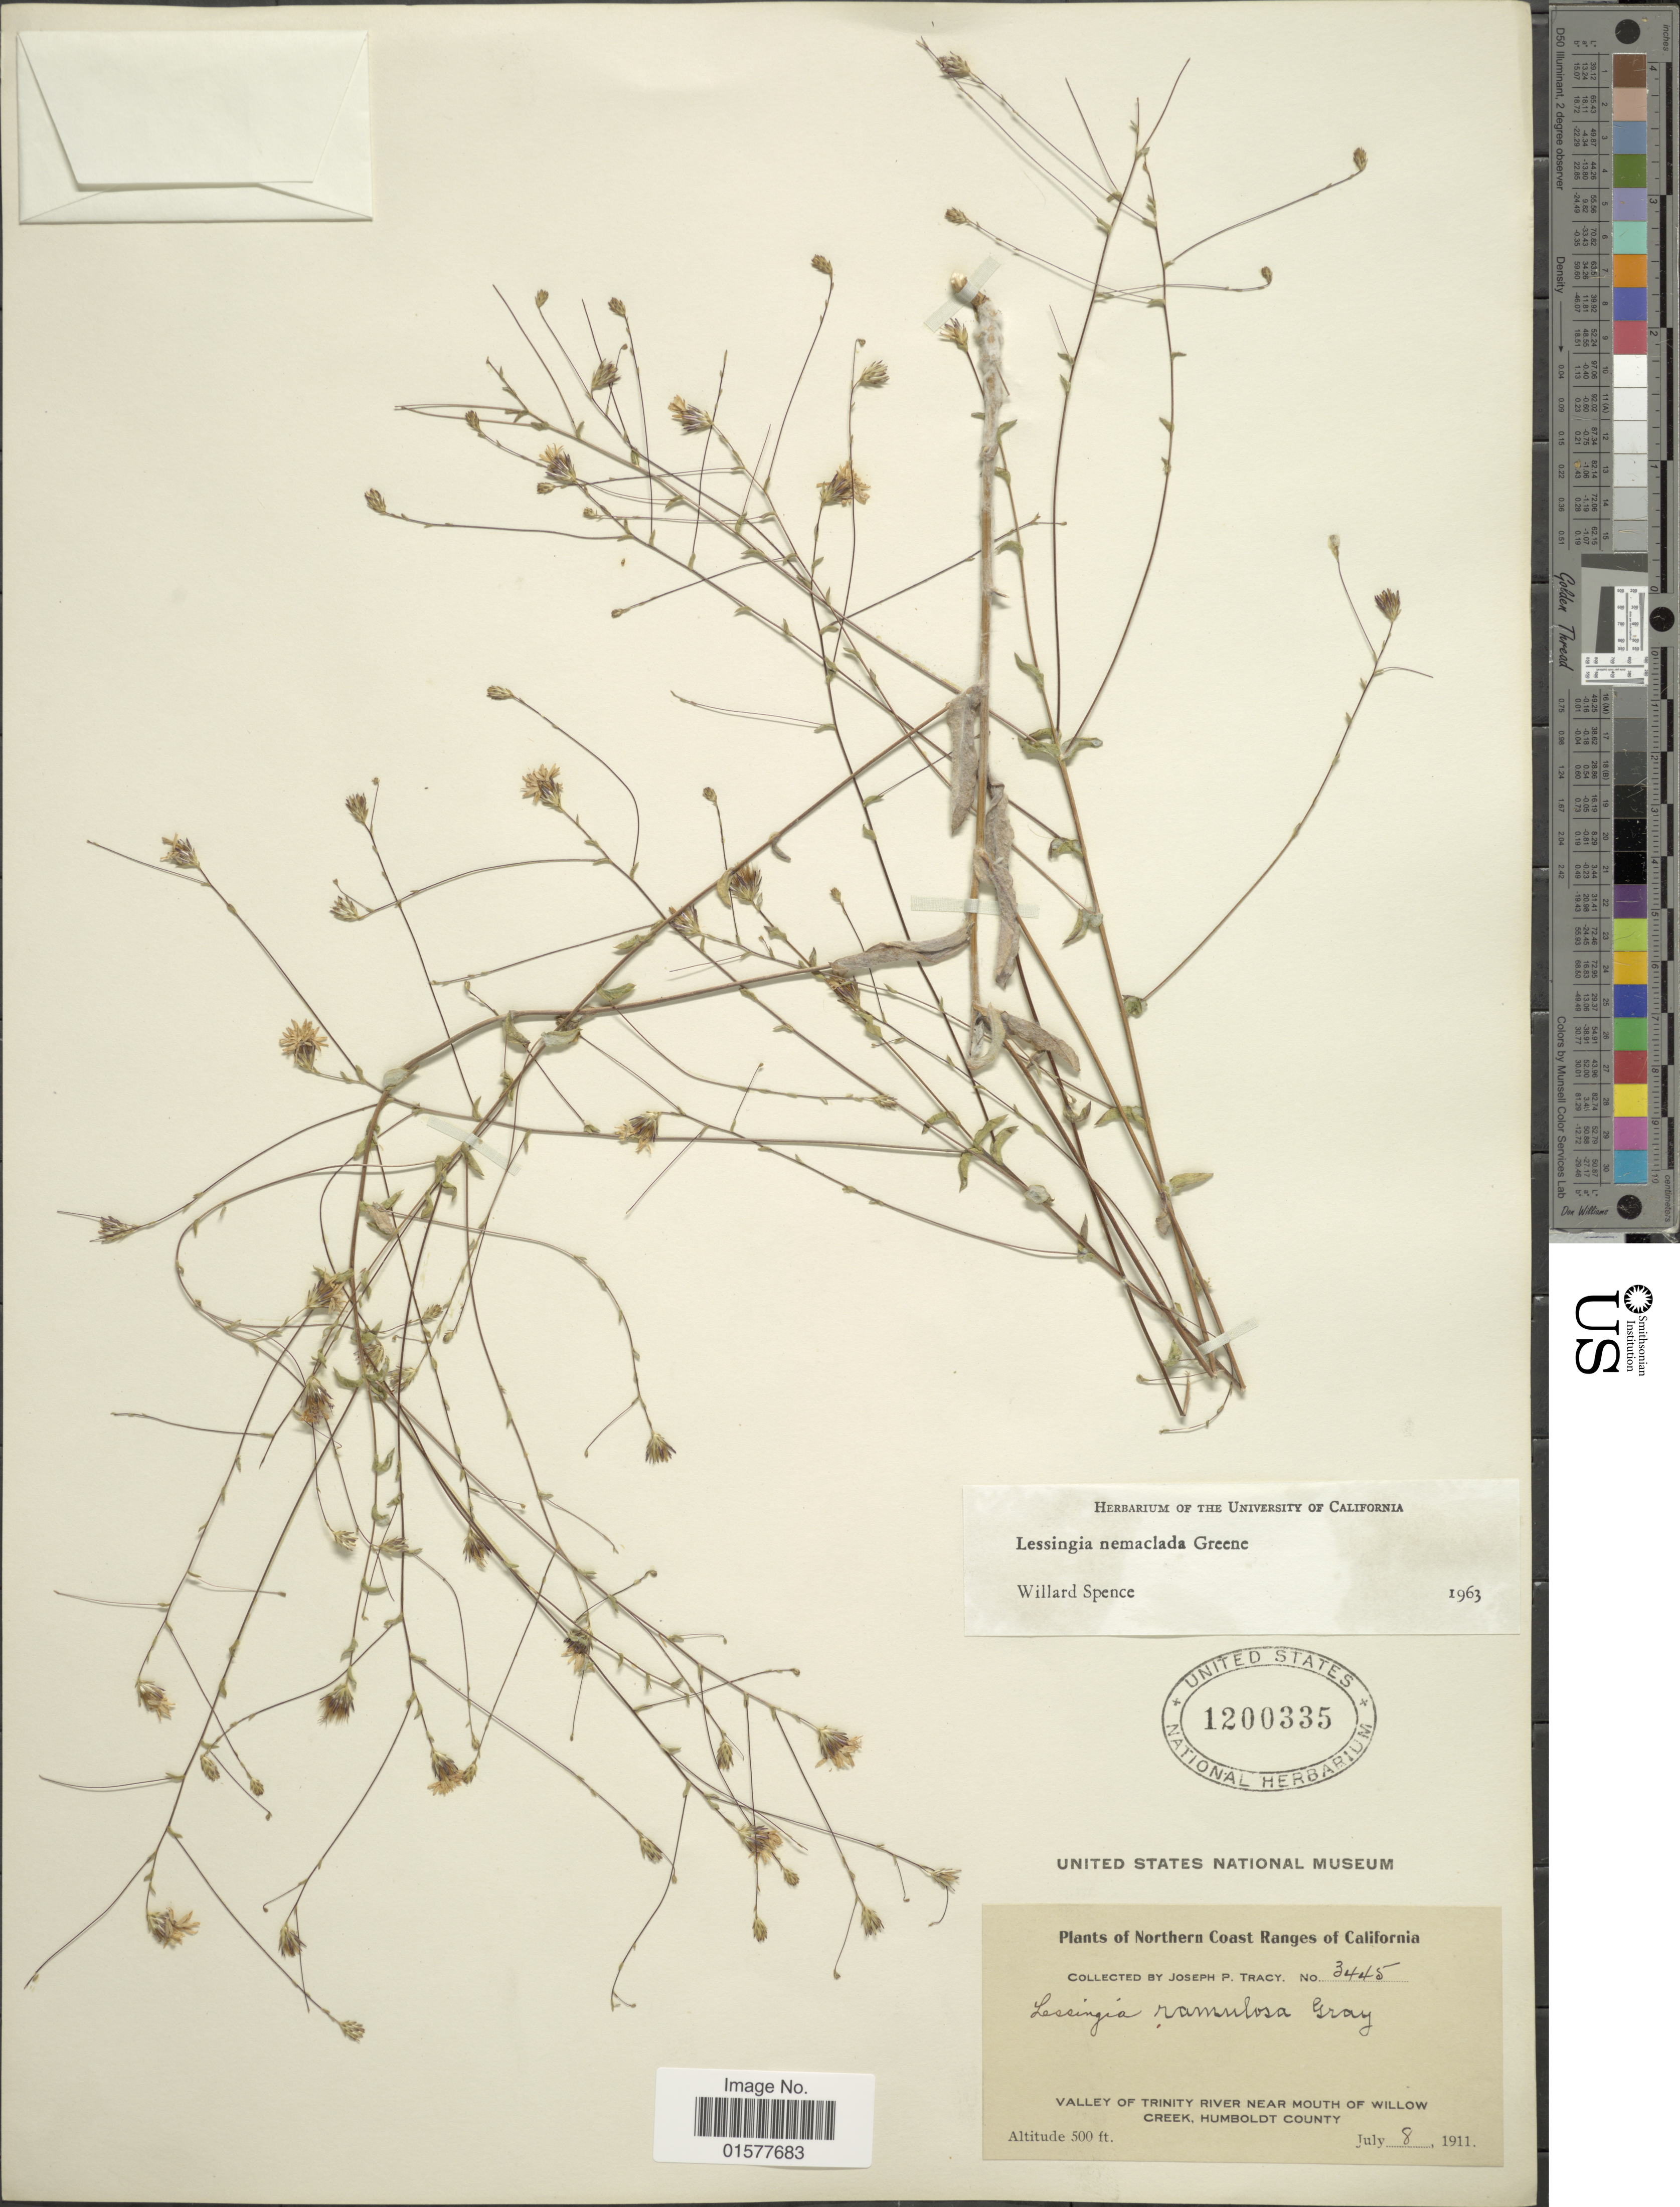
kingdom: Plantae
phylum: Tracheophyta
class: Magnoliopsida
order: Asterales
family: Asteraceae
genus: Lessingia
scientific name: Lessingia nemaclada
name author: Greene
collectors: J. Tracy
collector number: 3445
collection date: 1911-07-08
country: United States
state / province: California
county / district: Humboldt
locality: Northernl Coast Ranges of California, Valley of Trinity River Near Mouth Of Willow Creek, Humboldt County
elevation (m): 152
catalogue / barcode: US 1200335